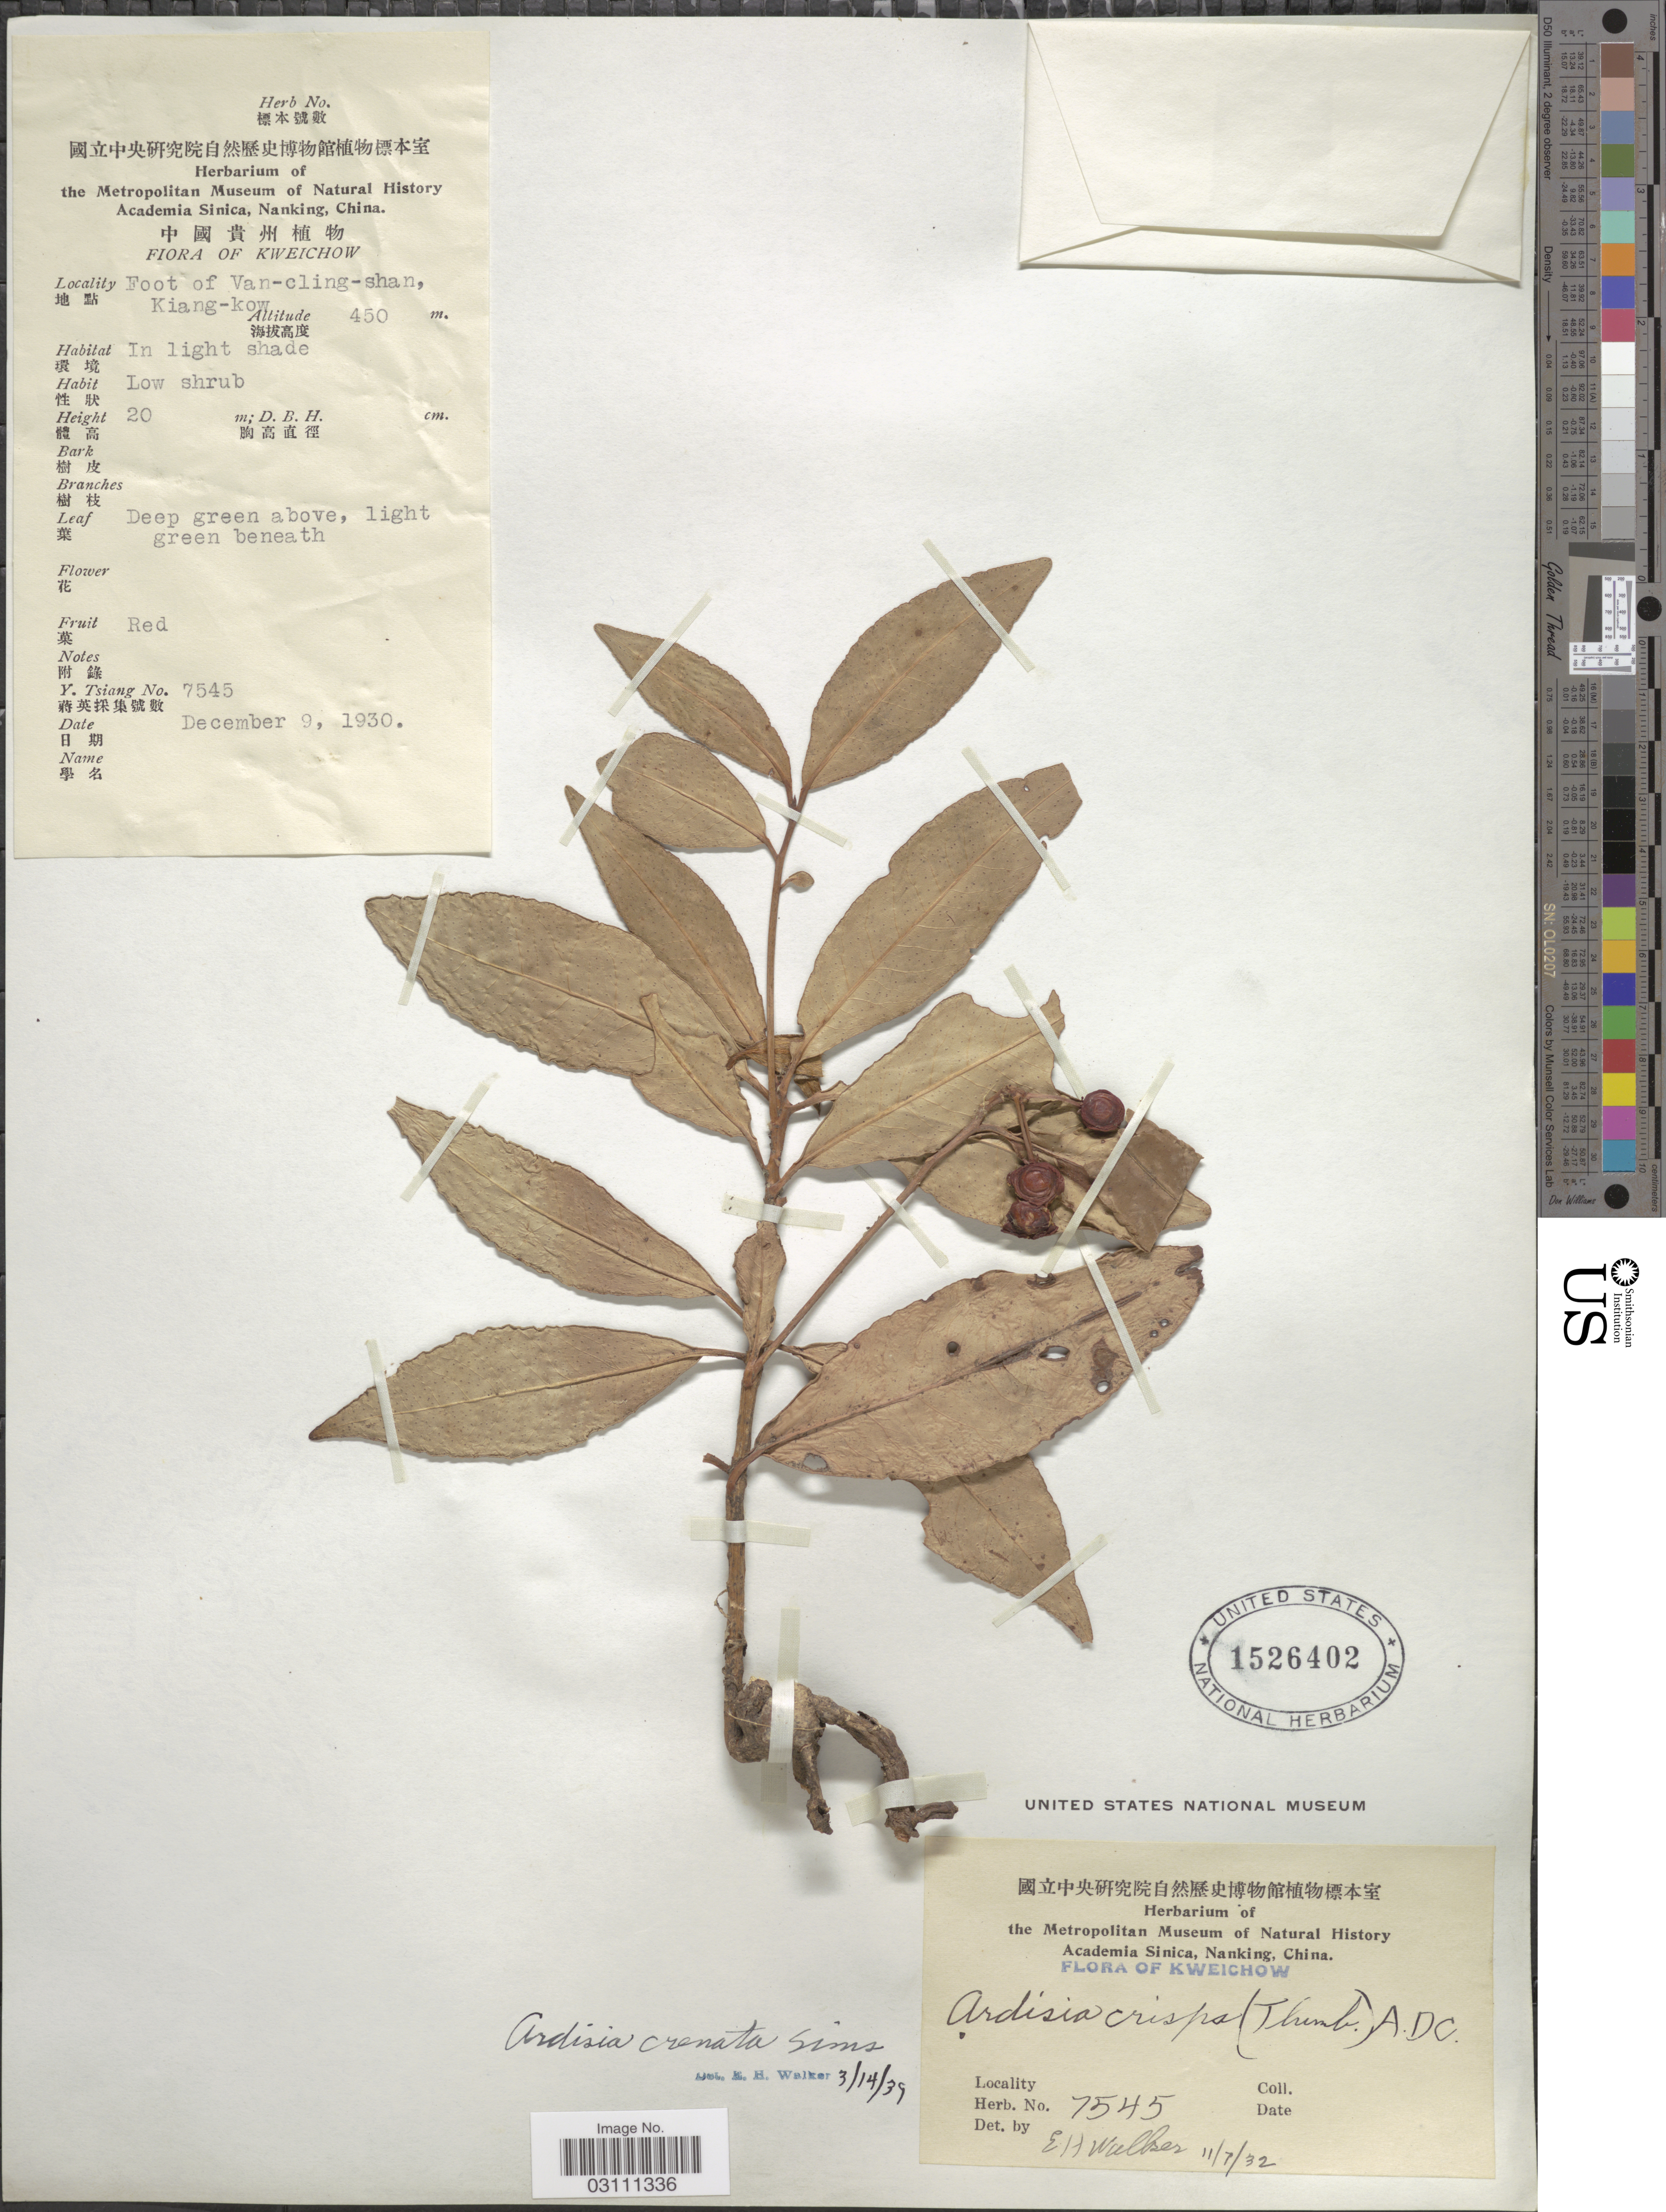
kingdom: Plantae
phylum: Tracheophyta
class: Magnoliopsida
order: Ericales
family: Primulaceae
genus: Ardisia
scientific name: Ardisia crenata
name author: Sims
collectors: Y. Tsiang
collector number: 7545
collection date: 1930-12-09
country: China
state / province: Guizhou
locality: Kweichow. Foot of Van-cling-shan, Kiang-kow.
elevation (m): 450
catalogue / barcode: US 1526402